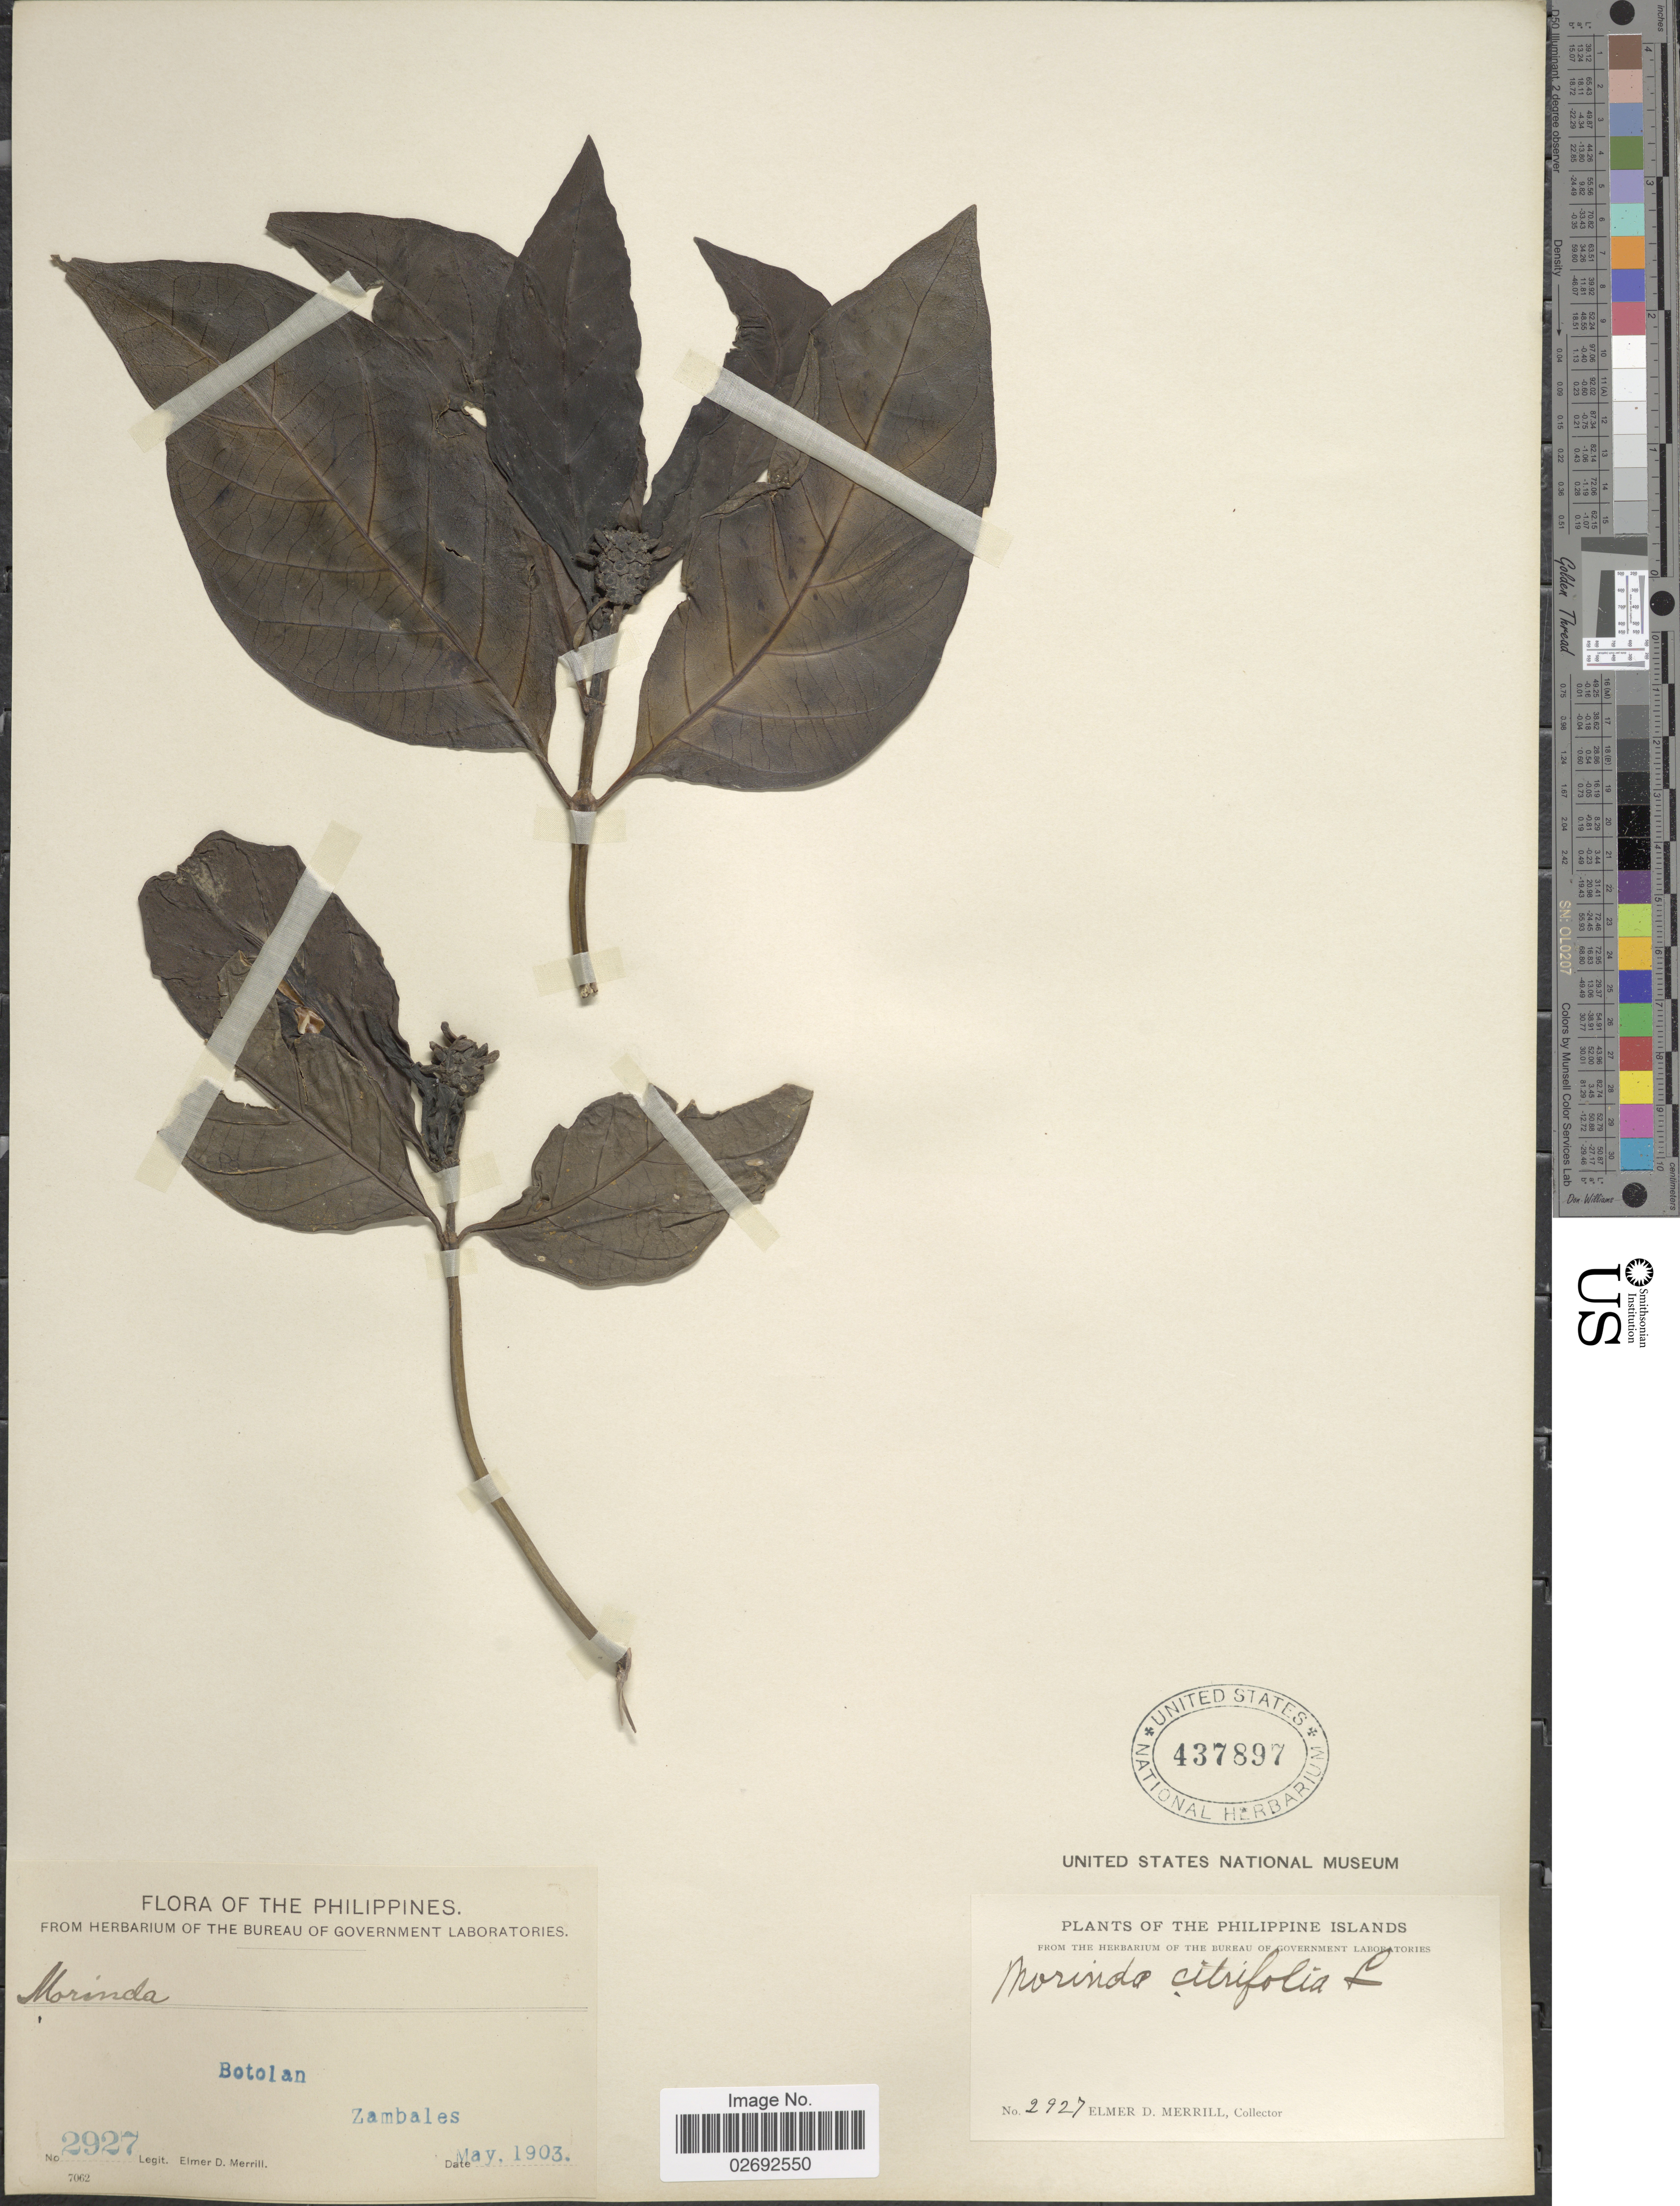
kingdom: Plantae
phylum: Tracheophyta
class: Magnoliopsida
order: Gentianales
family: Rubiaceae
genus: Morinda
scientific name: Morinda citrifolia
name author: L.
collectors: E. D. Merrill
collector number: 2927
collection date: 1903-05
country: Philippines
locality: Botolan, Zambales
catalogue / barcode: US 437897